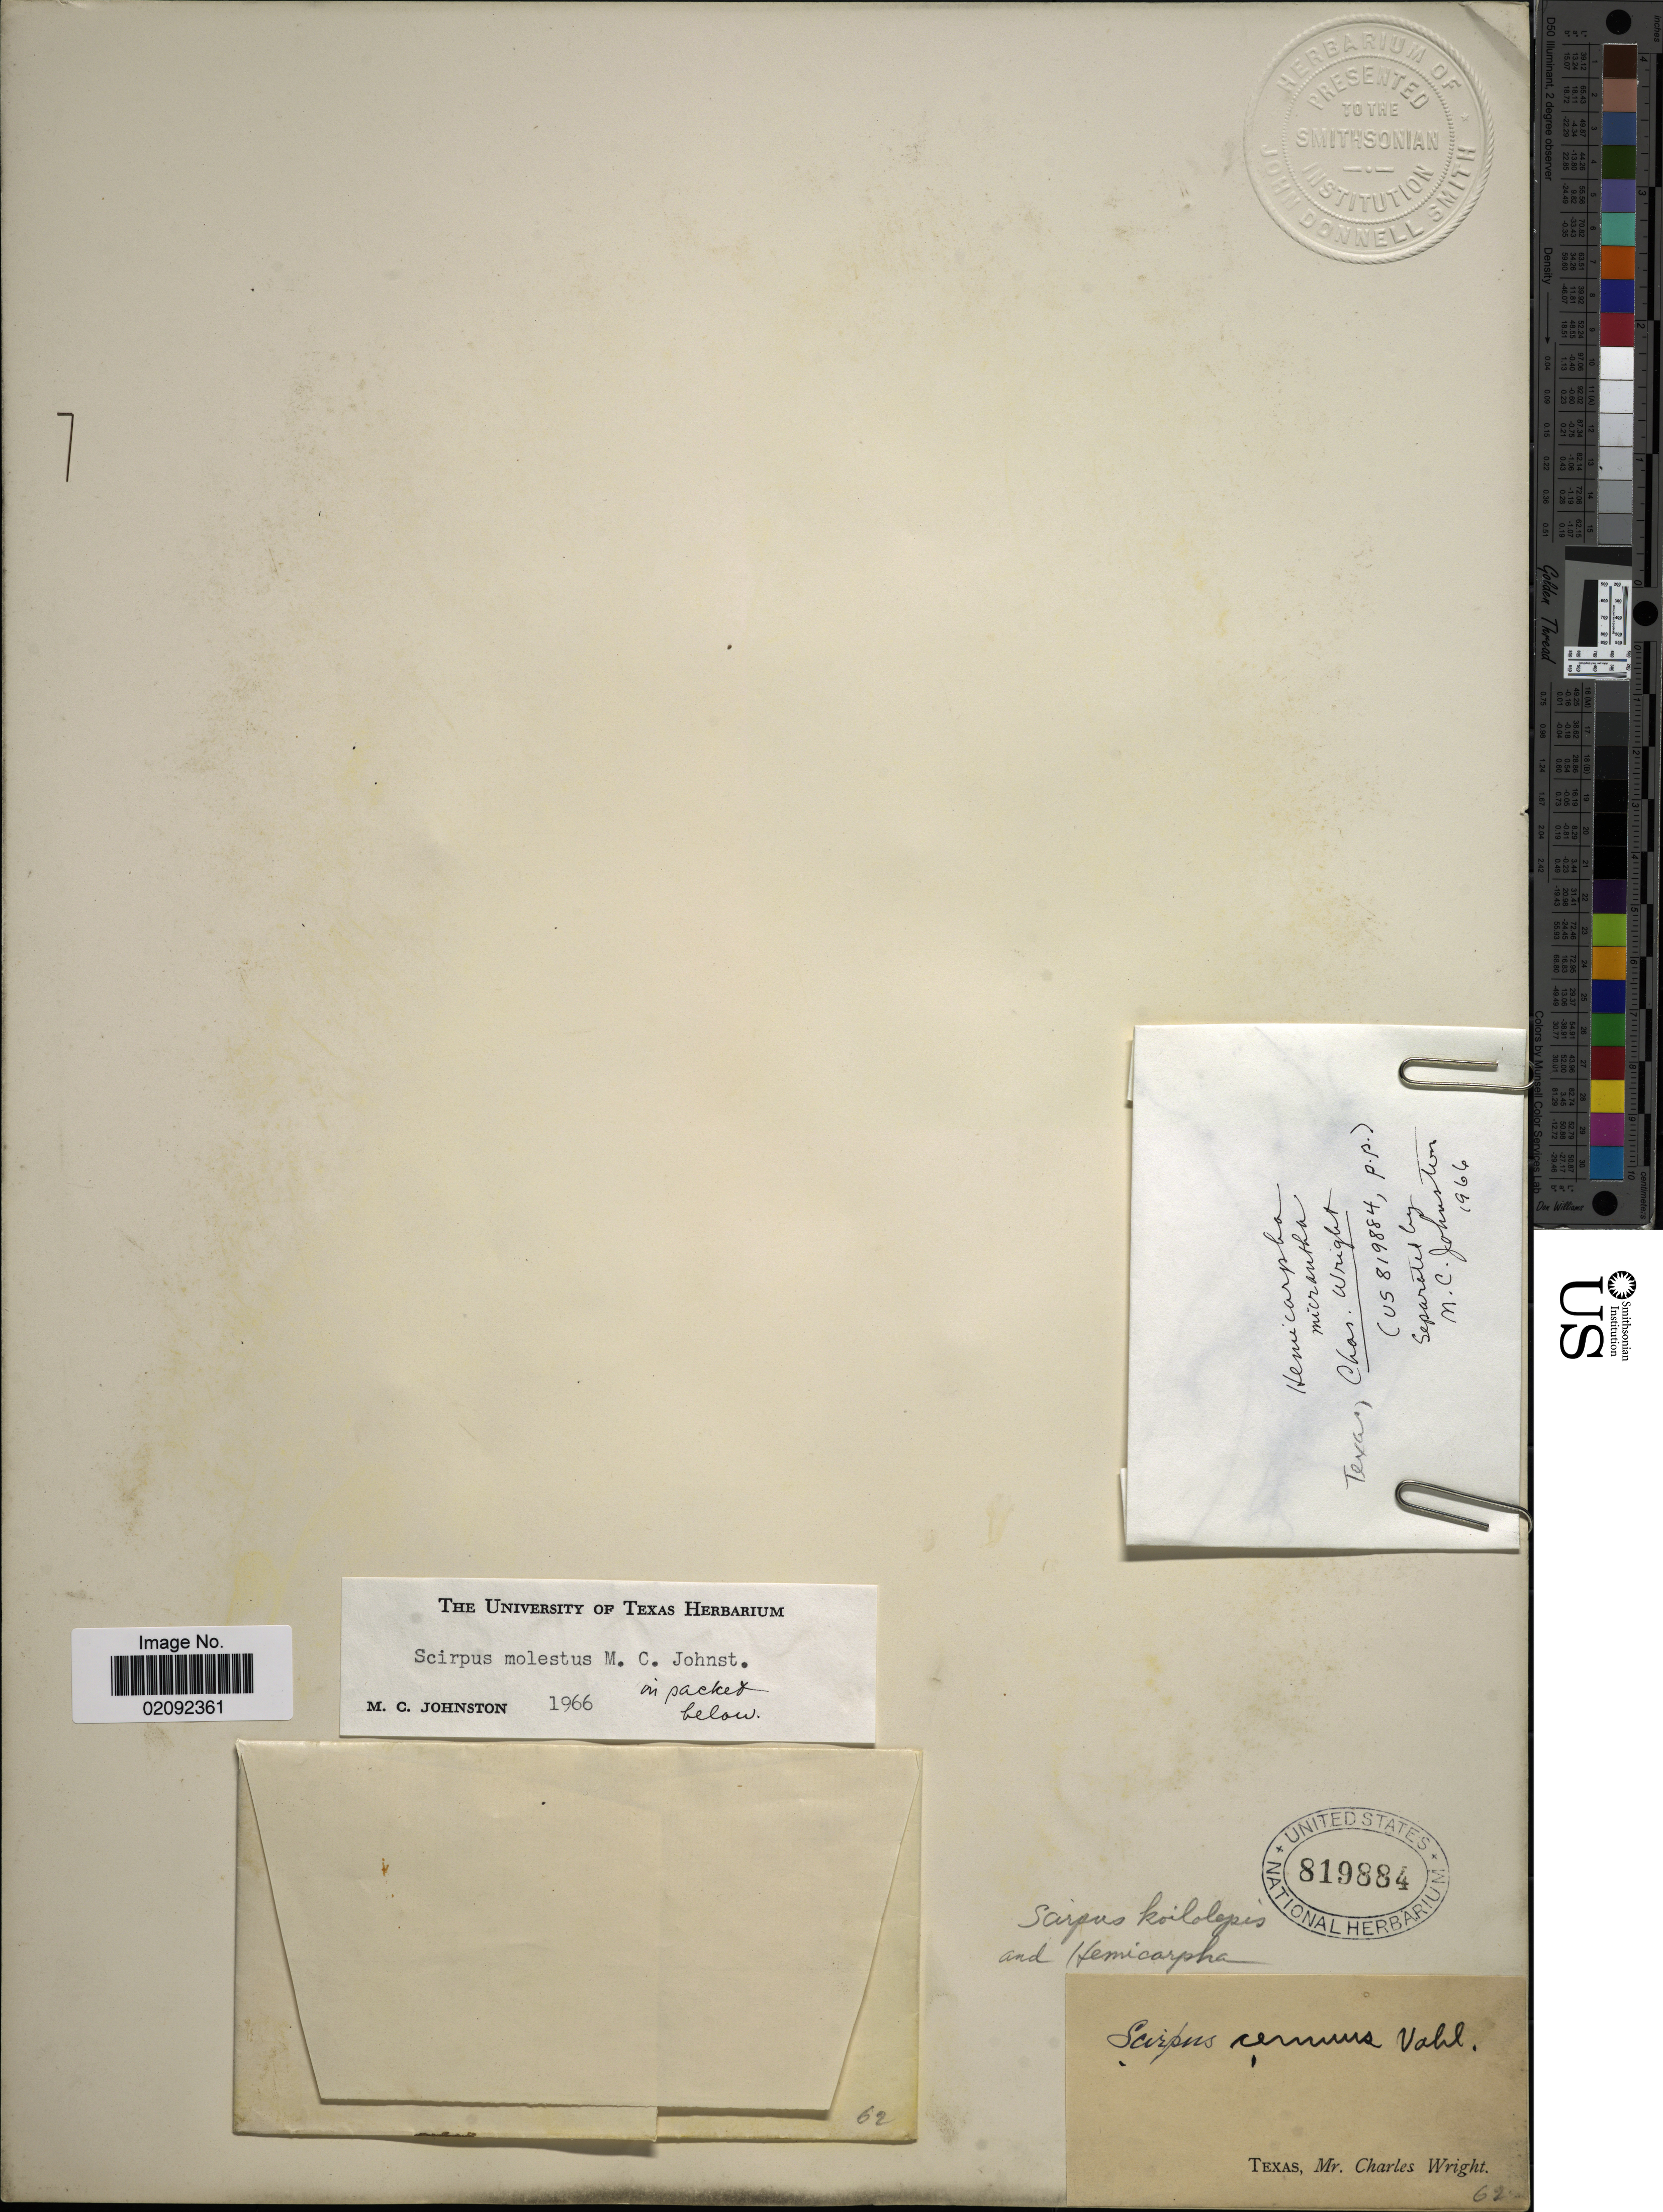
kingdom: Plantae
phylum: Tracheophyta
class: Liliopsida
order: Poales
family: Cyperaceae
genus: Isolepis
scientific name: Isolepis pseudosetacea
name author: (Daveau) Gand.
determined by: Strong, Mark T., (BOT), Smithsonian Institution - National Museum of Natural History (UNITED STATES)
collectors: C. Wright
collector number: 62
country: United States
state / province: Texas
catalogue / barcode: US 819884